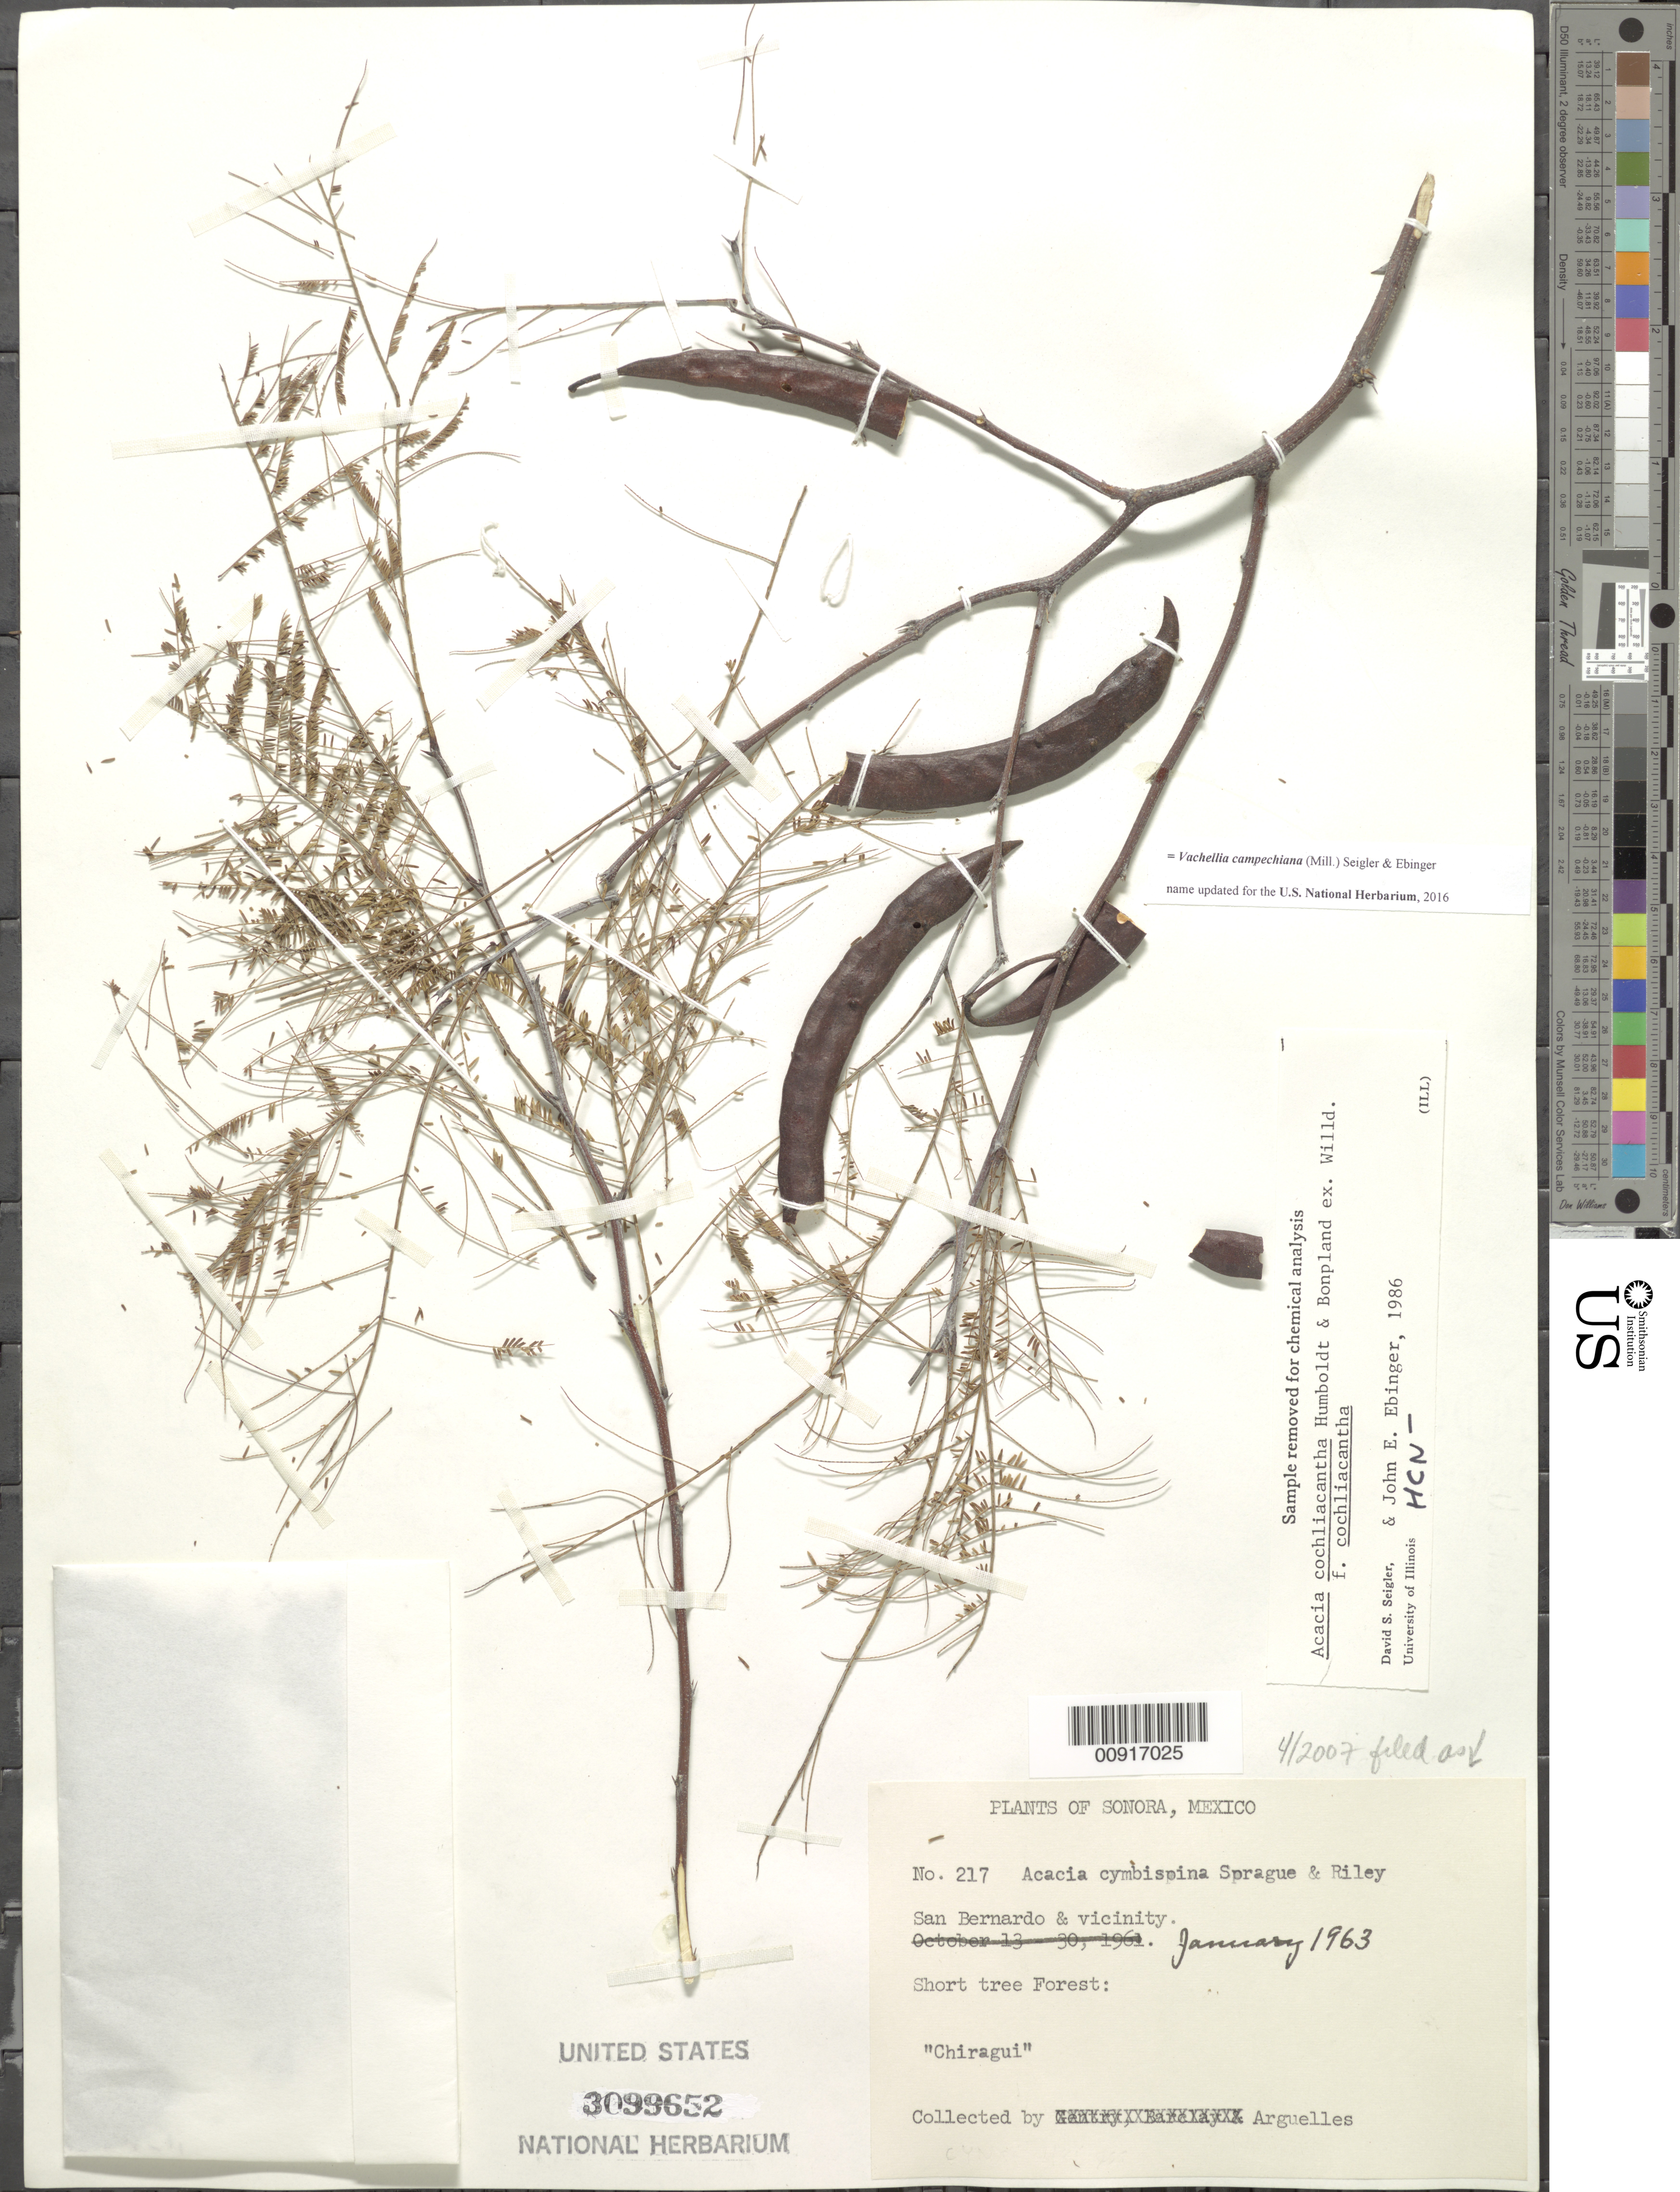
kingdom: Plantae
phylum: Tracheophyta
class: Magnoliopsida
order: Fabales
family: Fabaceae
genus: Vachellia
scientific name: Vachellia campechiana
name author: (Mill.) Seigler & Ebinger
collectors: Arguelles, --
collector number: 217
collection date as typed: Jan 1963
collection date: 1963-01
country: Mexico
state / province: Sonora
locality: Sqan Bernardo & vicinity.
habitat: Short tree forest.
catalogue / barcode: US 3099652